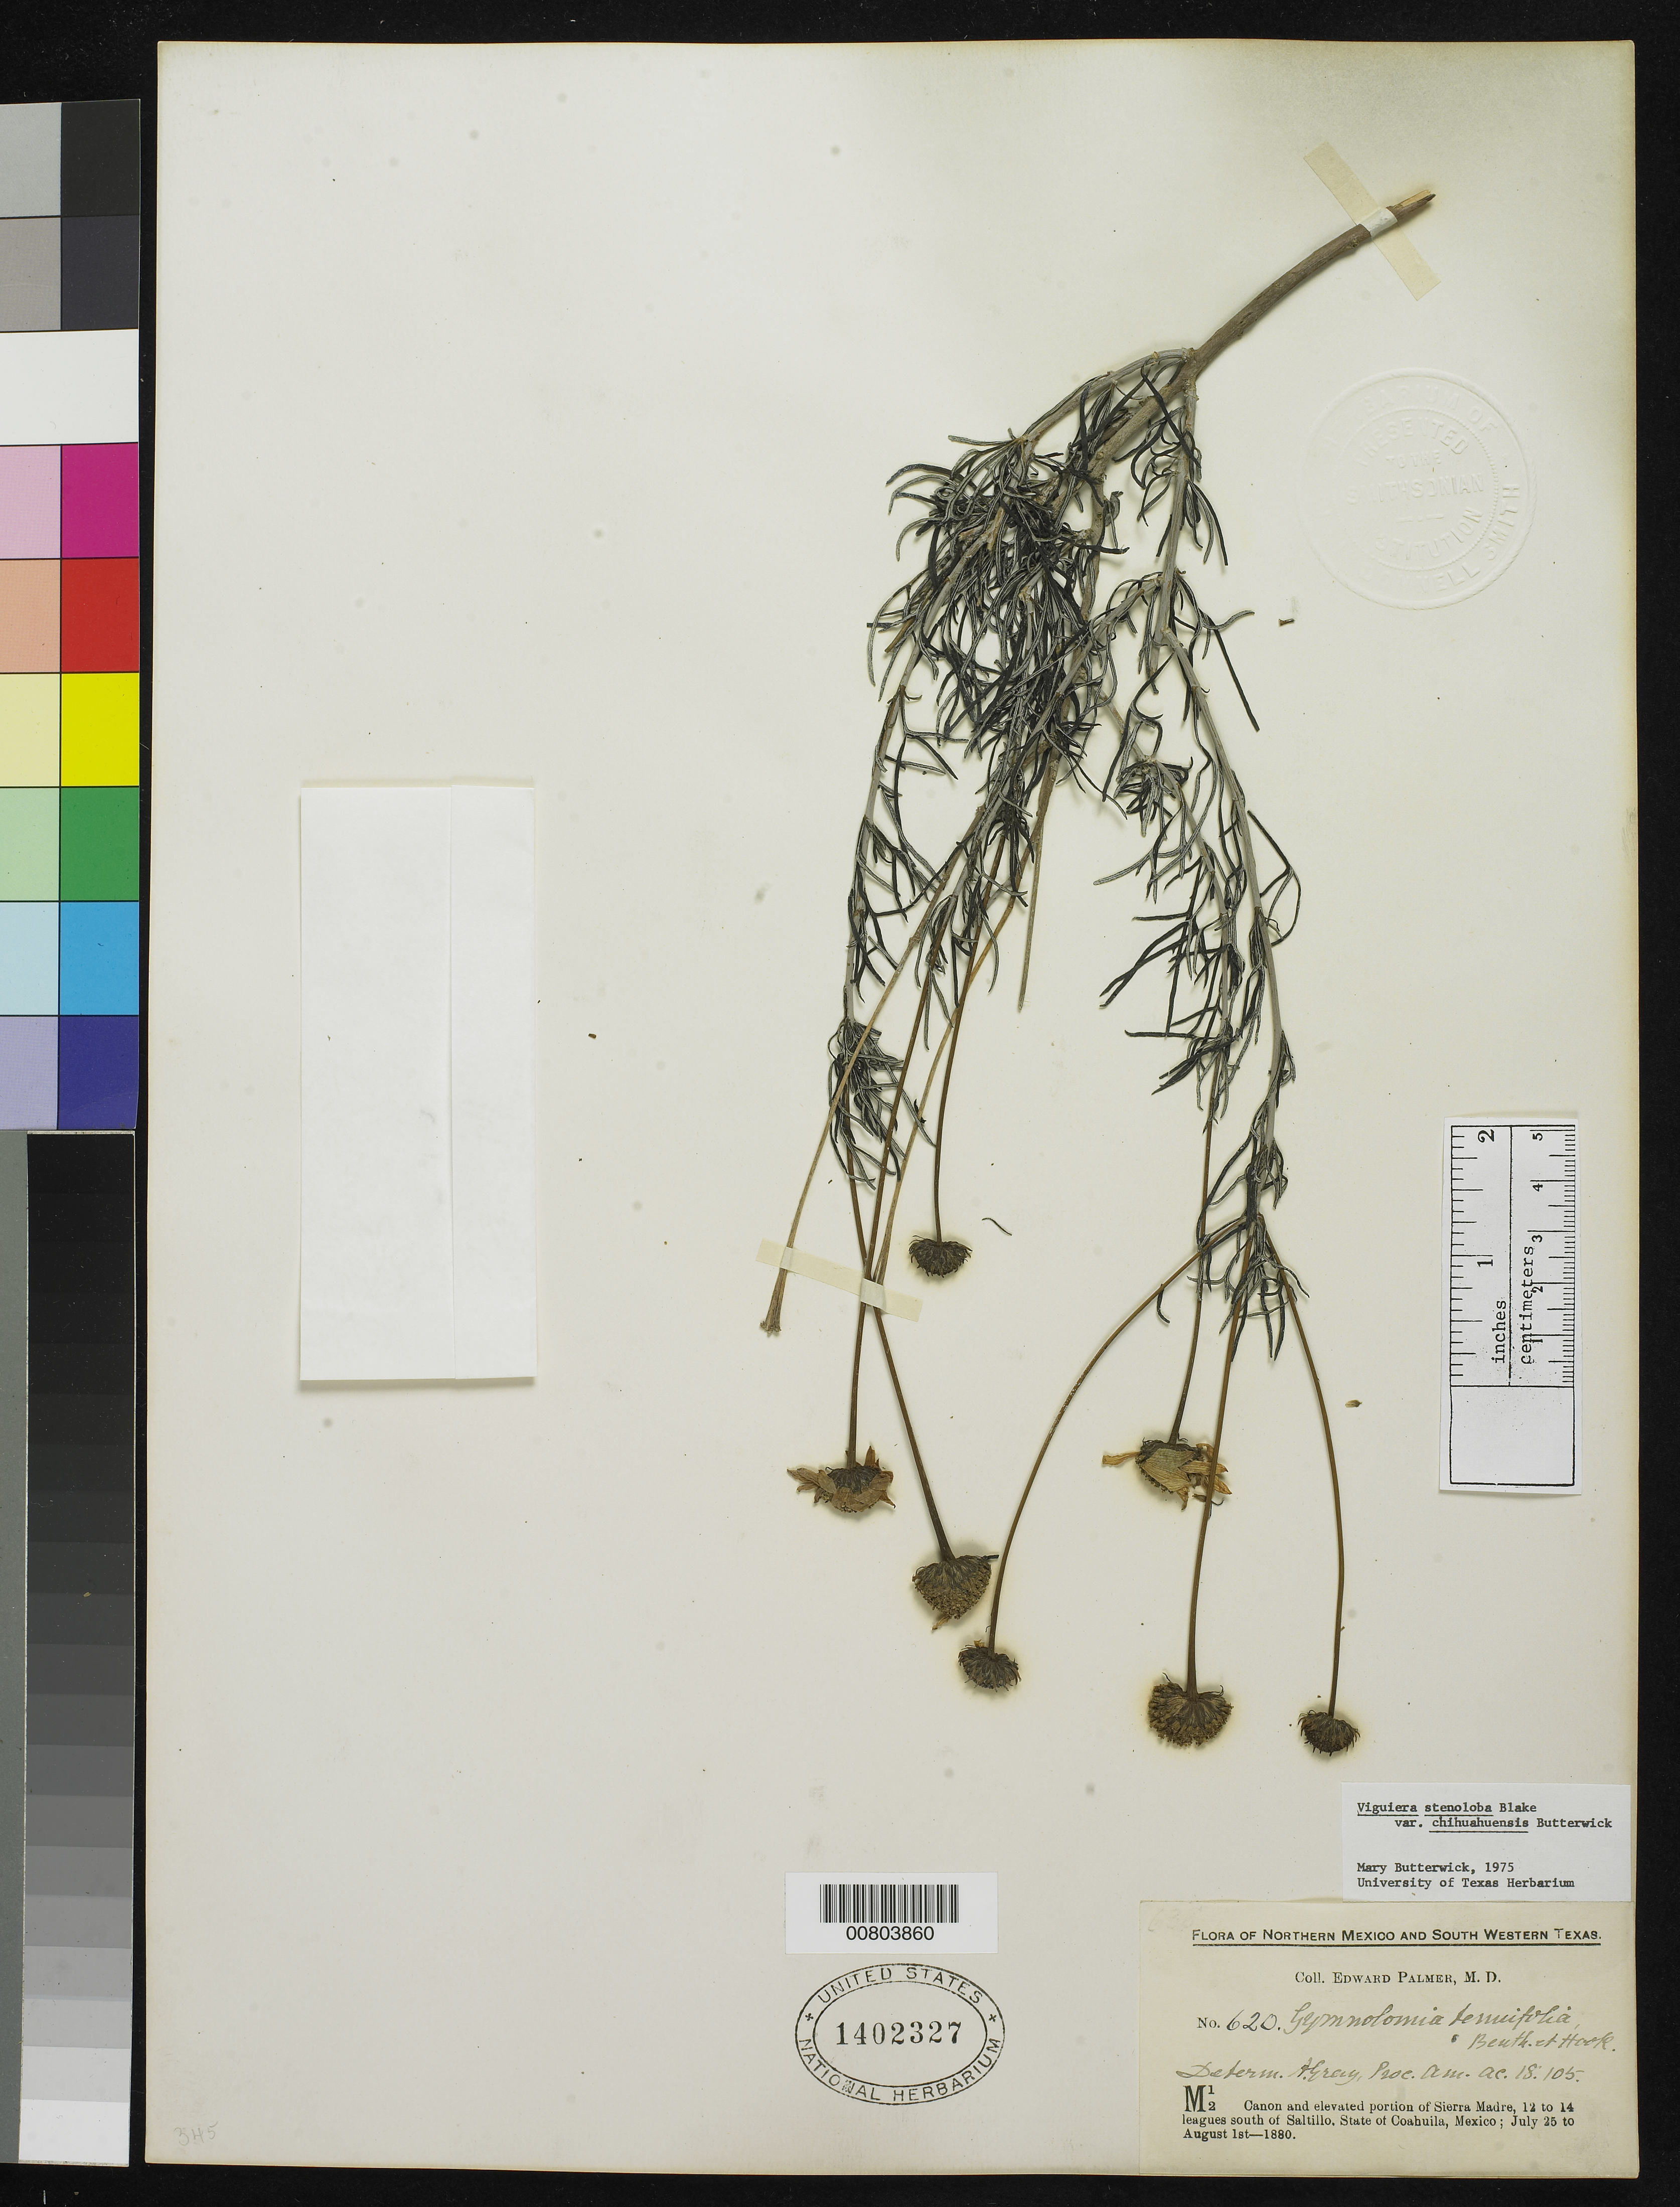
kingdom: Plantae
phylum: Tracheophyta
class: Magnoliopsida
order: Asterales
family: Asteraceae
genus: Viguiera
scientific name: Viguiera stenoloba var. chihuahuensis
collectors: E. Palmer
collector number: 620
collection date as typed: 25 Jul 1880 to 01 Aug 1880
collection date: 1880-07-25/1880-08-01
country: Mexico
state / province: Coahuila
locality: M12. Cañon and elevated portion of Sierra Madre, 12 to 14 leagues south of Saltillo, Coahuila.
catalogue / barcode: US 1402327